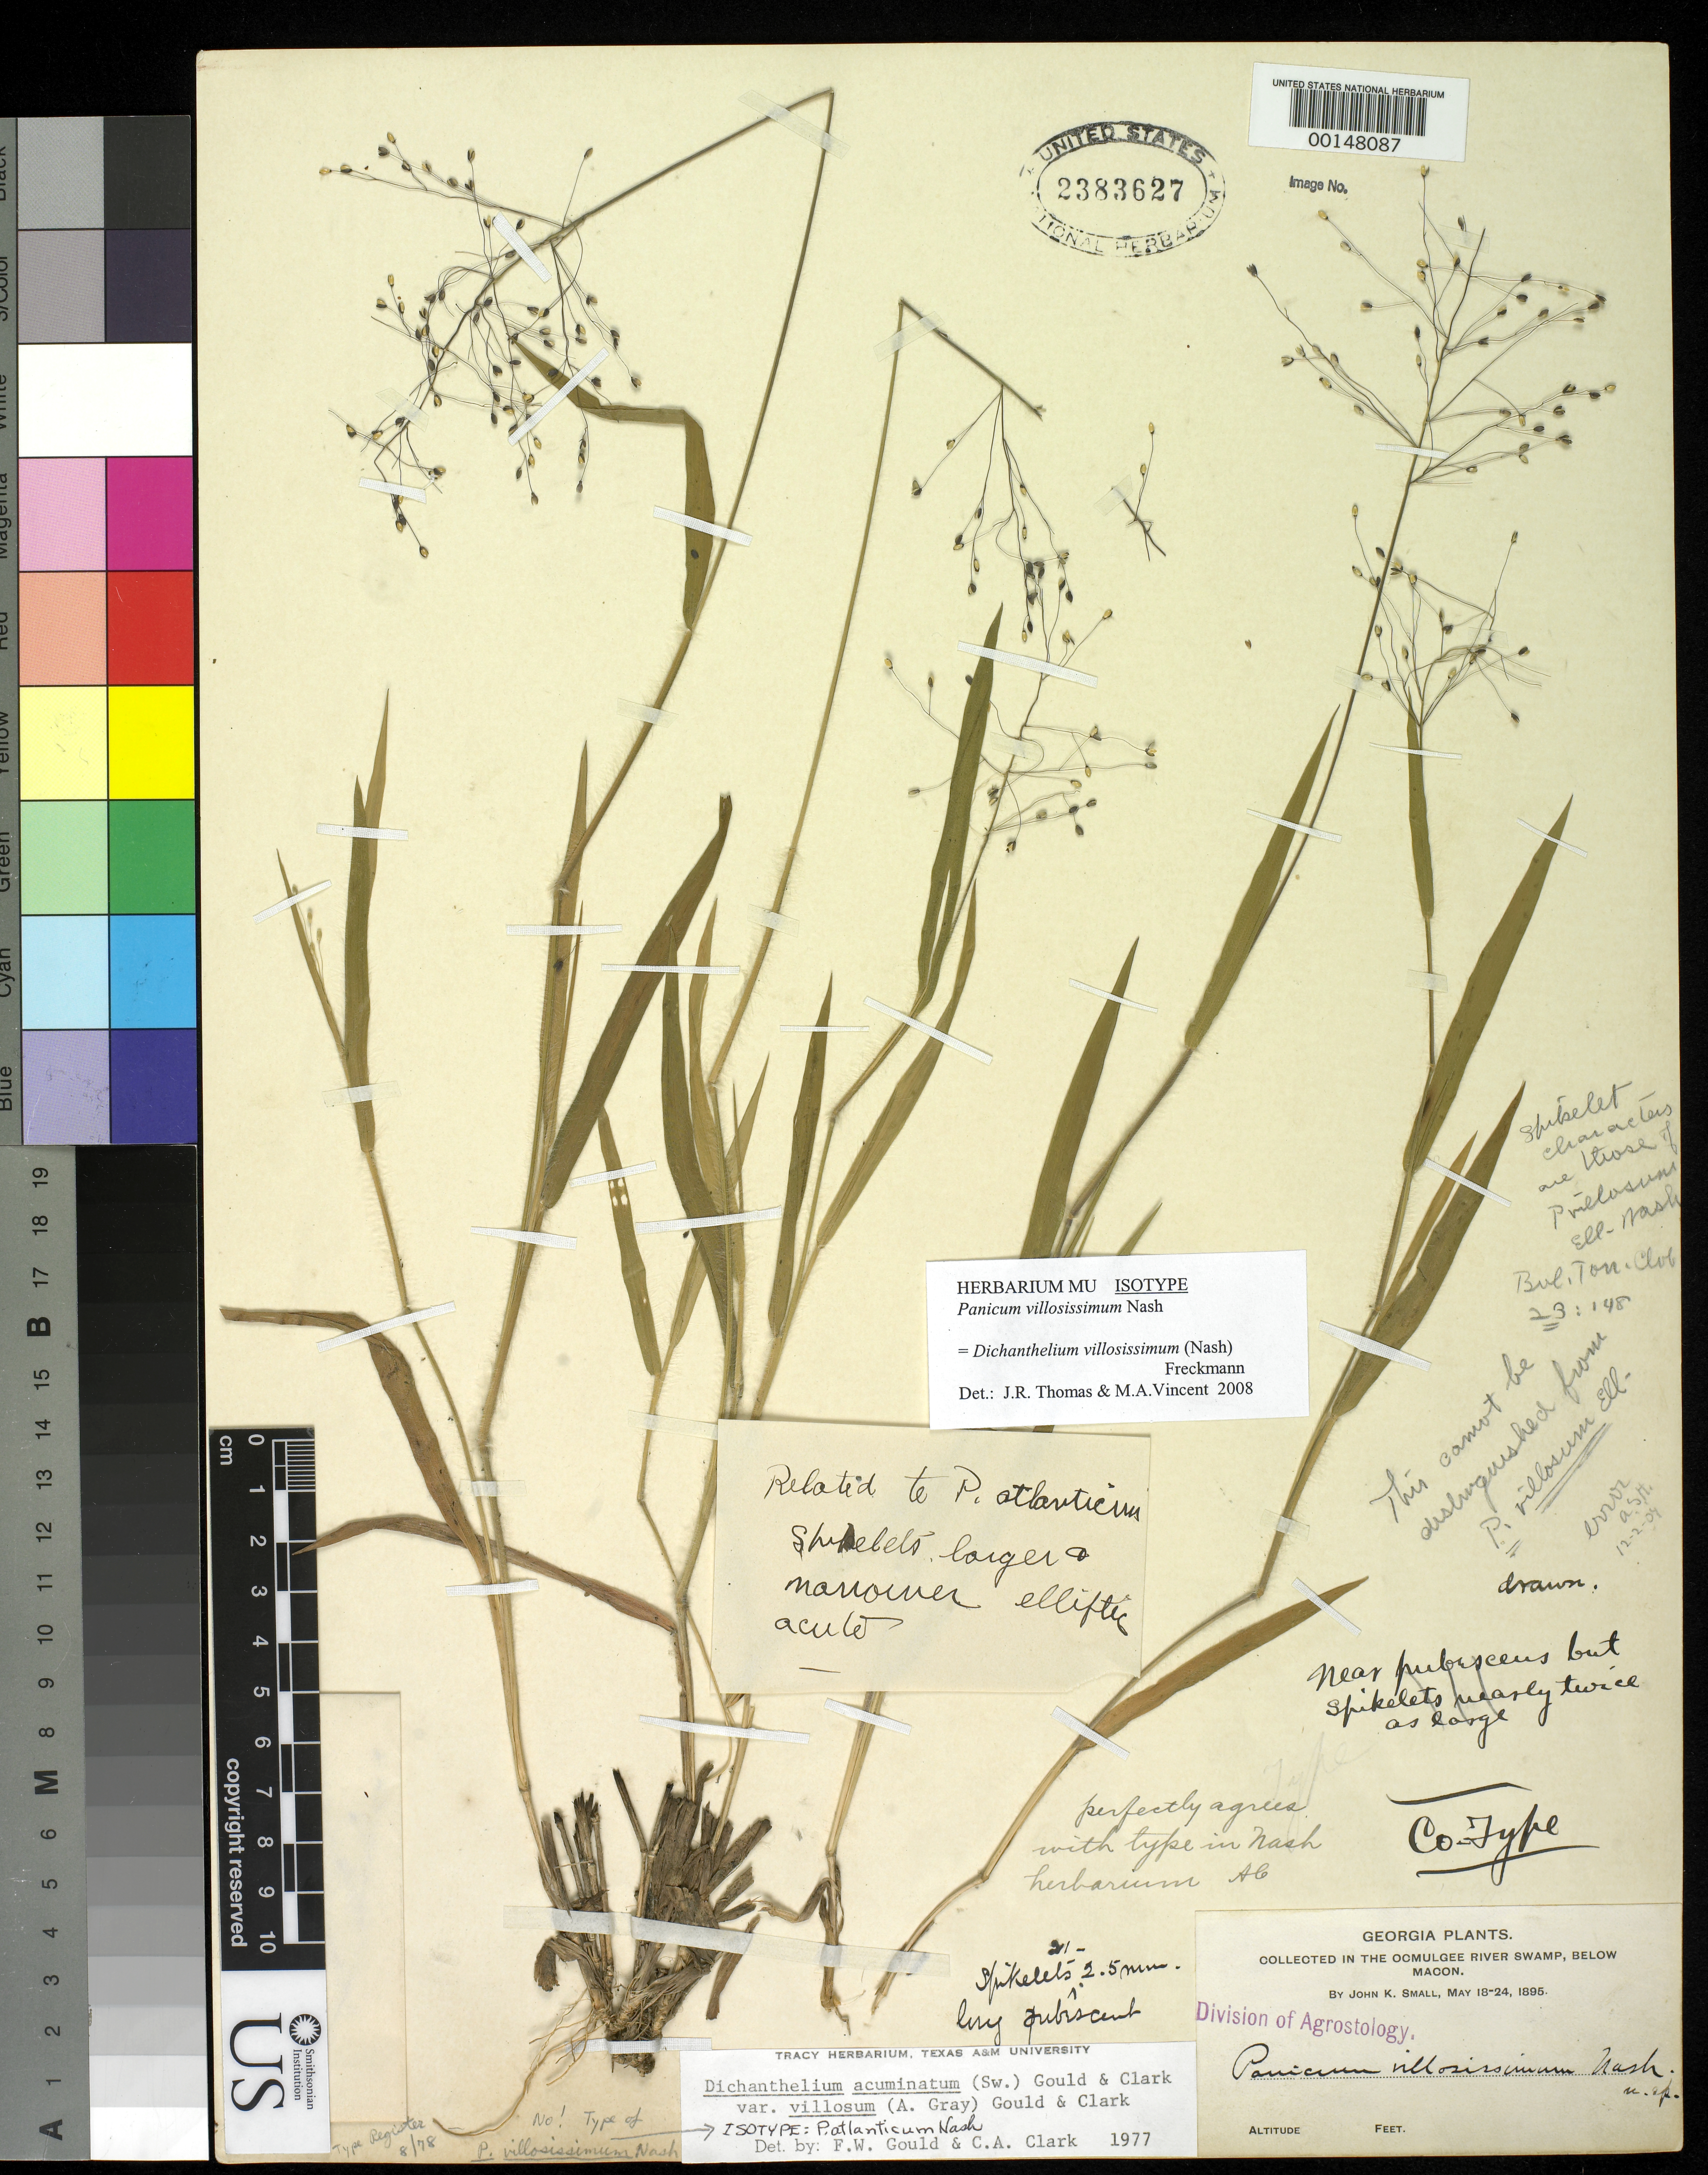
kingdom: Plantae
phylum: Tracheophyta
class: Liliopsida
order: Poales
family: Poaceae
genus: Panicum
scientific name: Panicum villosissimum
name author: Nash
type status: Isotype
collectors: J. K. Small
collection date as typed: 18 May 1895 and 24 May 1895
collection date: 1895-05-18,1895-05-24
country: United States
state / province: Georgia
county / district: Bibb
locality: Ocmulgee River swamp, below Macon.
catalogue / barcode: US 2383627